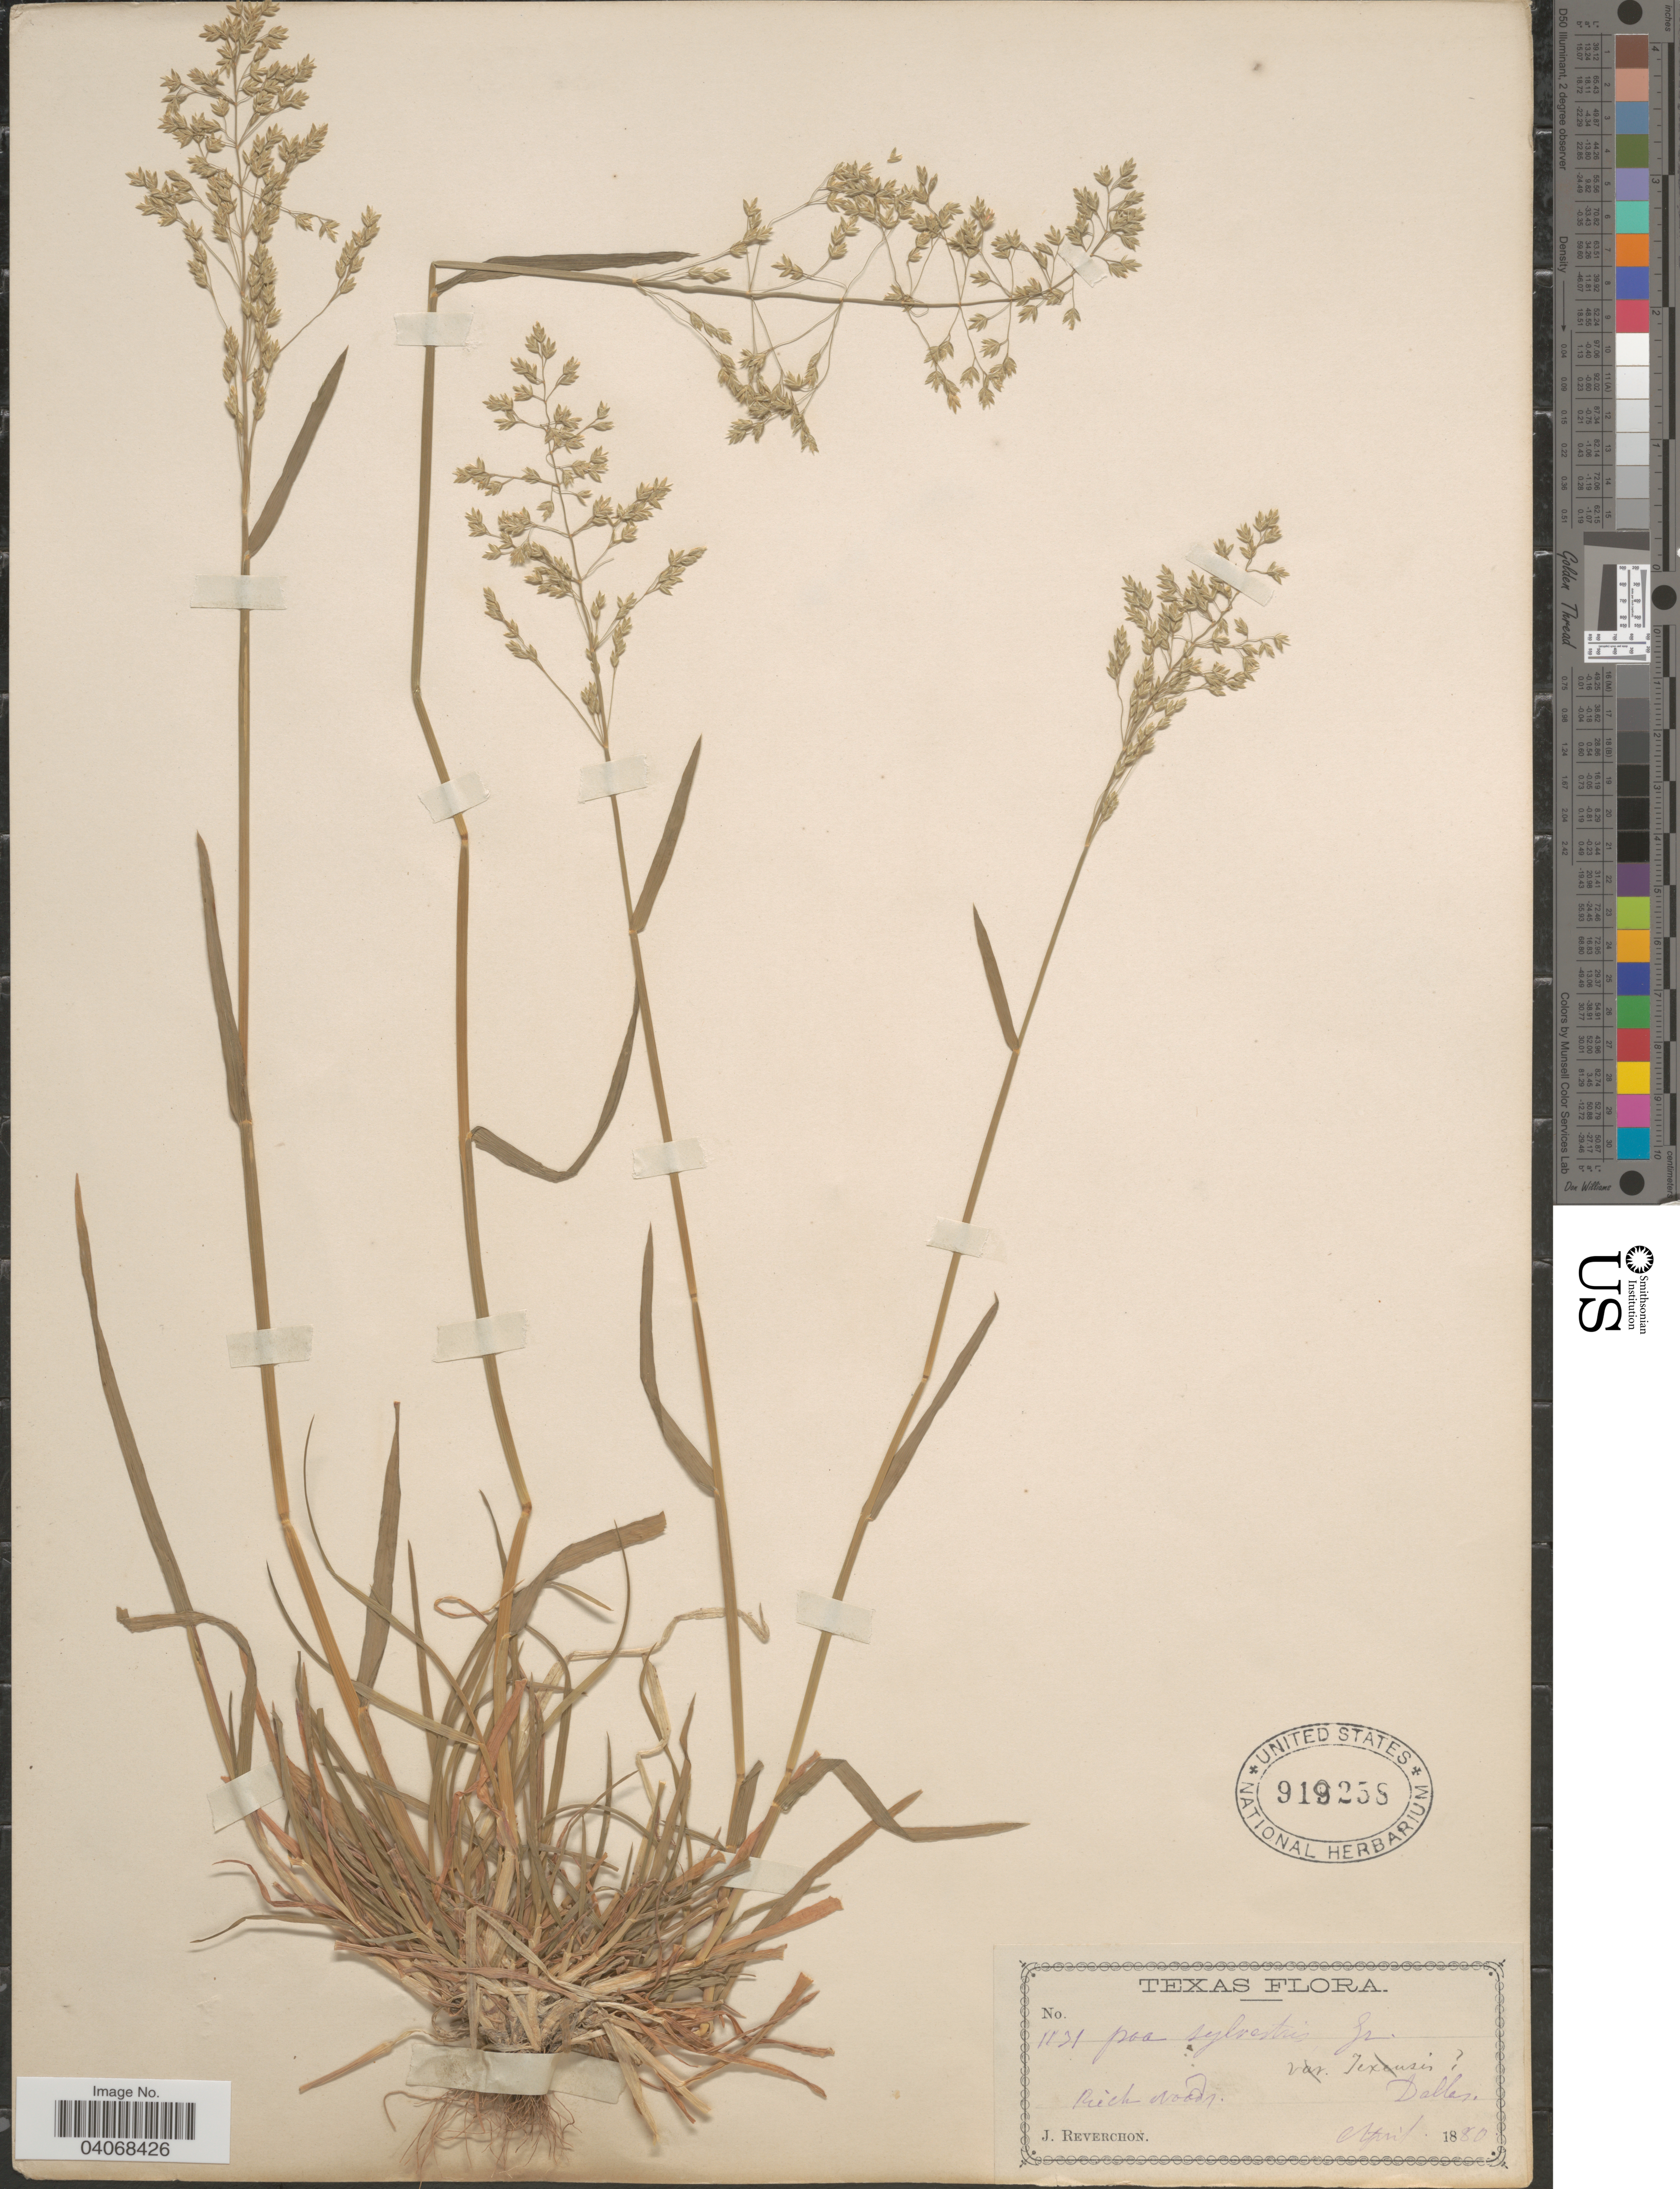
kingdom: Plantae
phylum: Tracheophyta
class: Liliopsida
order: Poales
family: Poaceae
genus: Poa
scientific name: Poa sylvestris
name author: A. Gray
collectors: J. Reverchon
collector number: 1131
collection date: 1880-04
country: United States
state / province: Texas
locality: Rich woods. Dallas.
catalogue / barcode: US 919258